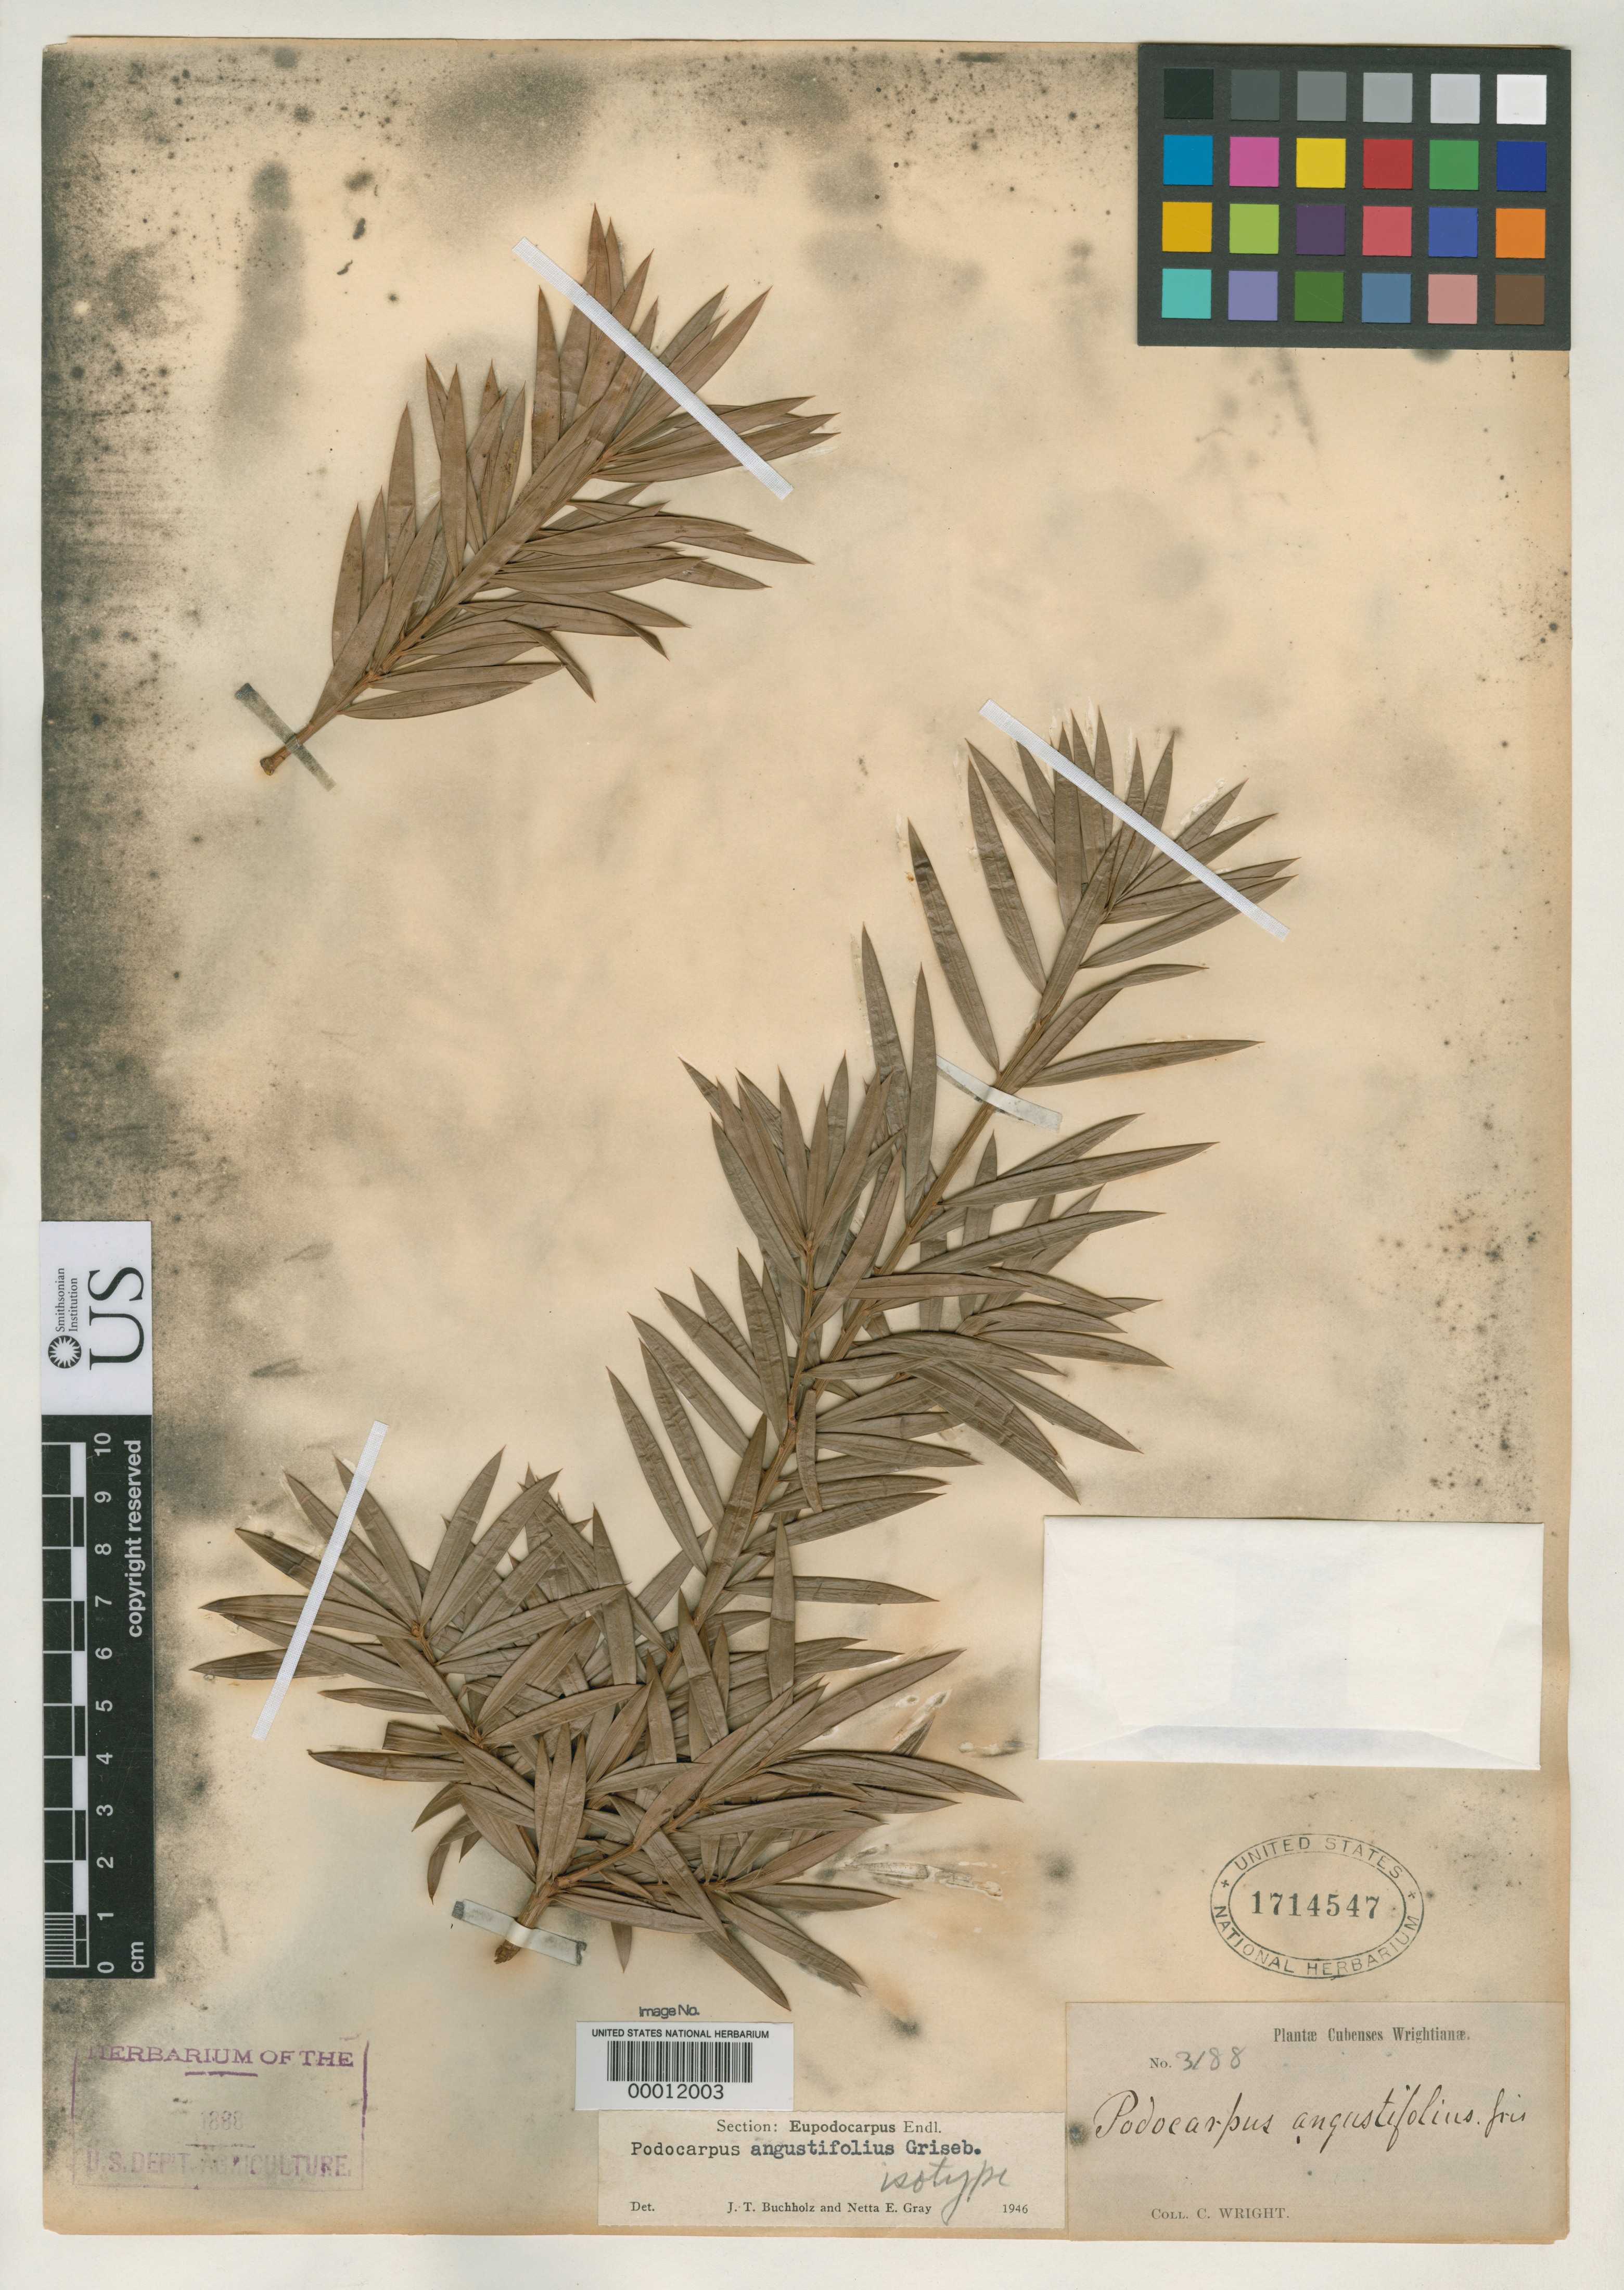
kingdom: Plantae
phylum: Tracheophyta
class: Pinopsida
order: Pinales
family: Podocarpaceae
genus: Podocarpus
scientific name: Podocarpus angustifolius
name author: Griseb.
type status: Isotype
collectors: C. Wright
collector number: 3188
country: Cuba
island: Greater Antilles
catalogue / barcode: US 1714547